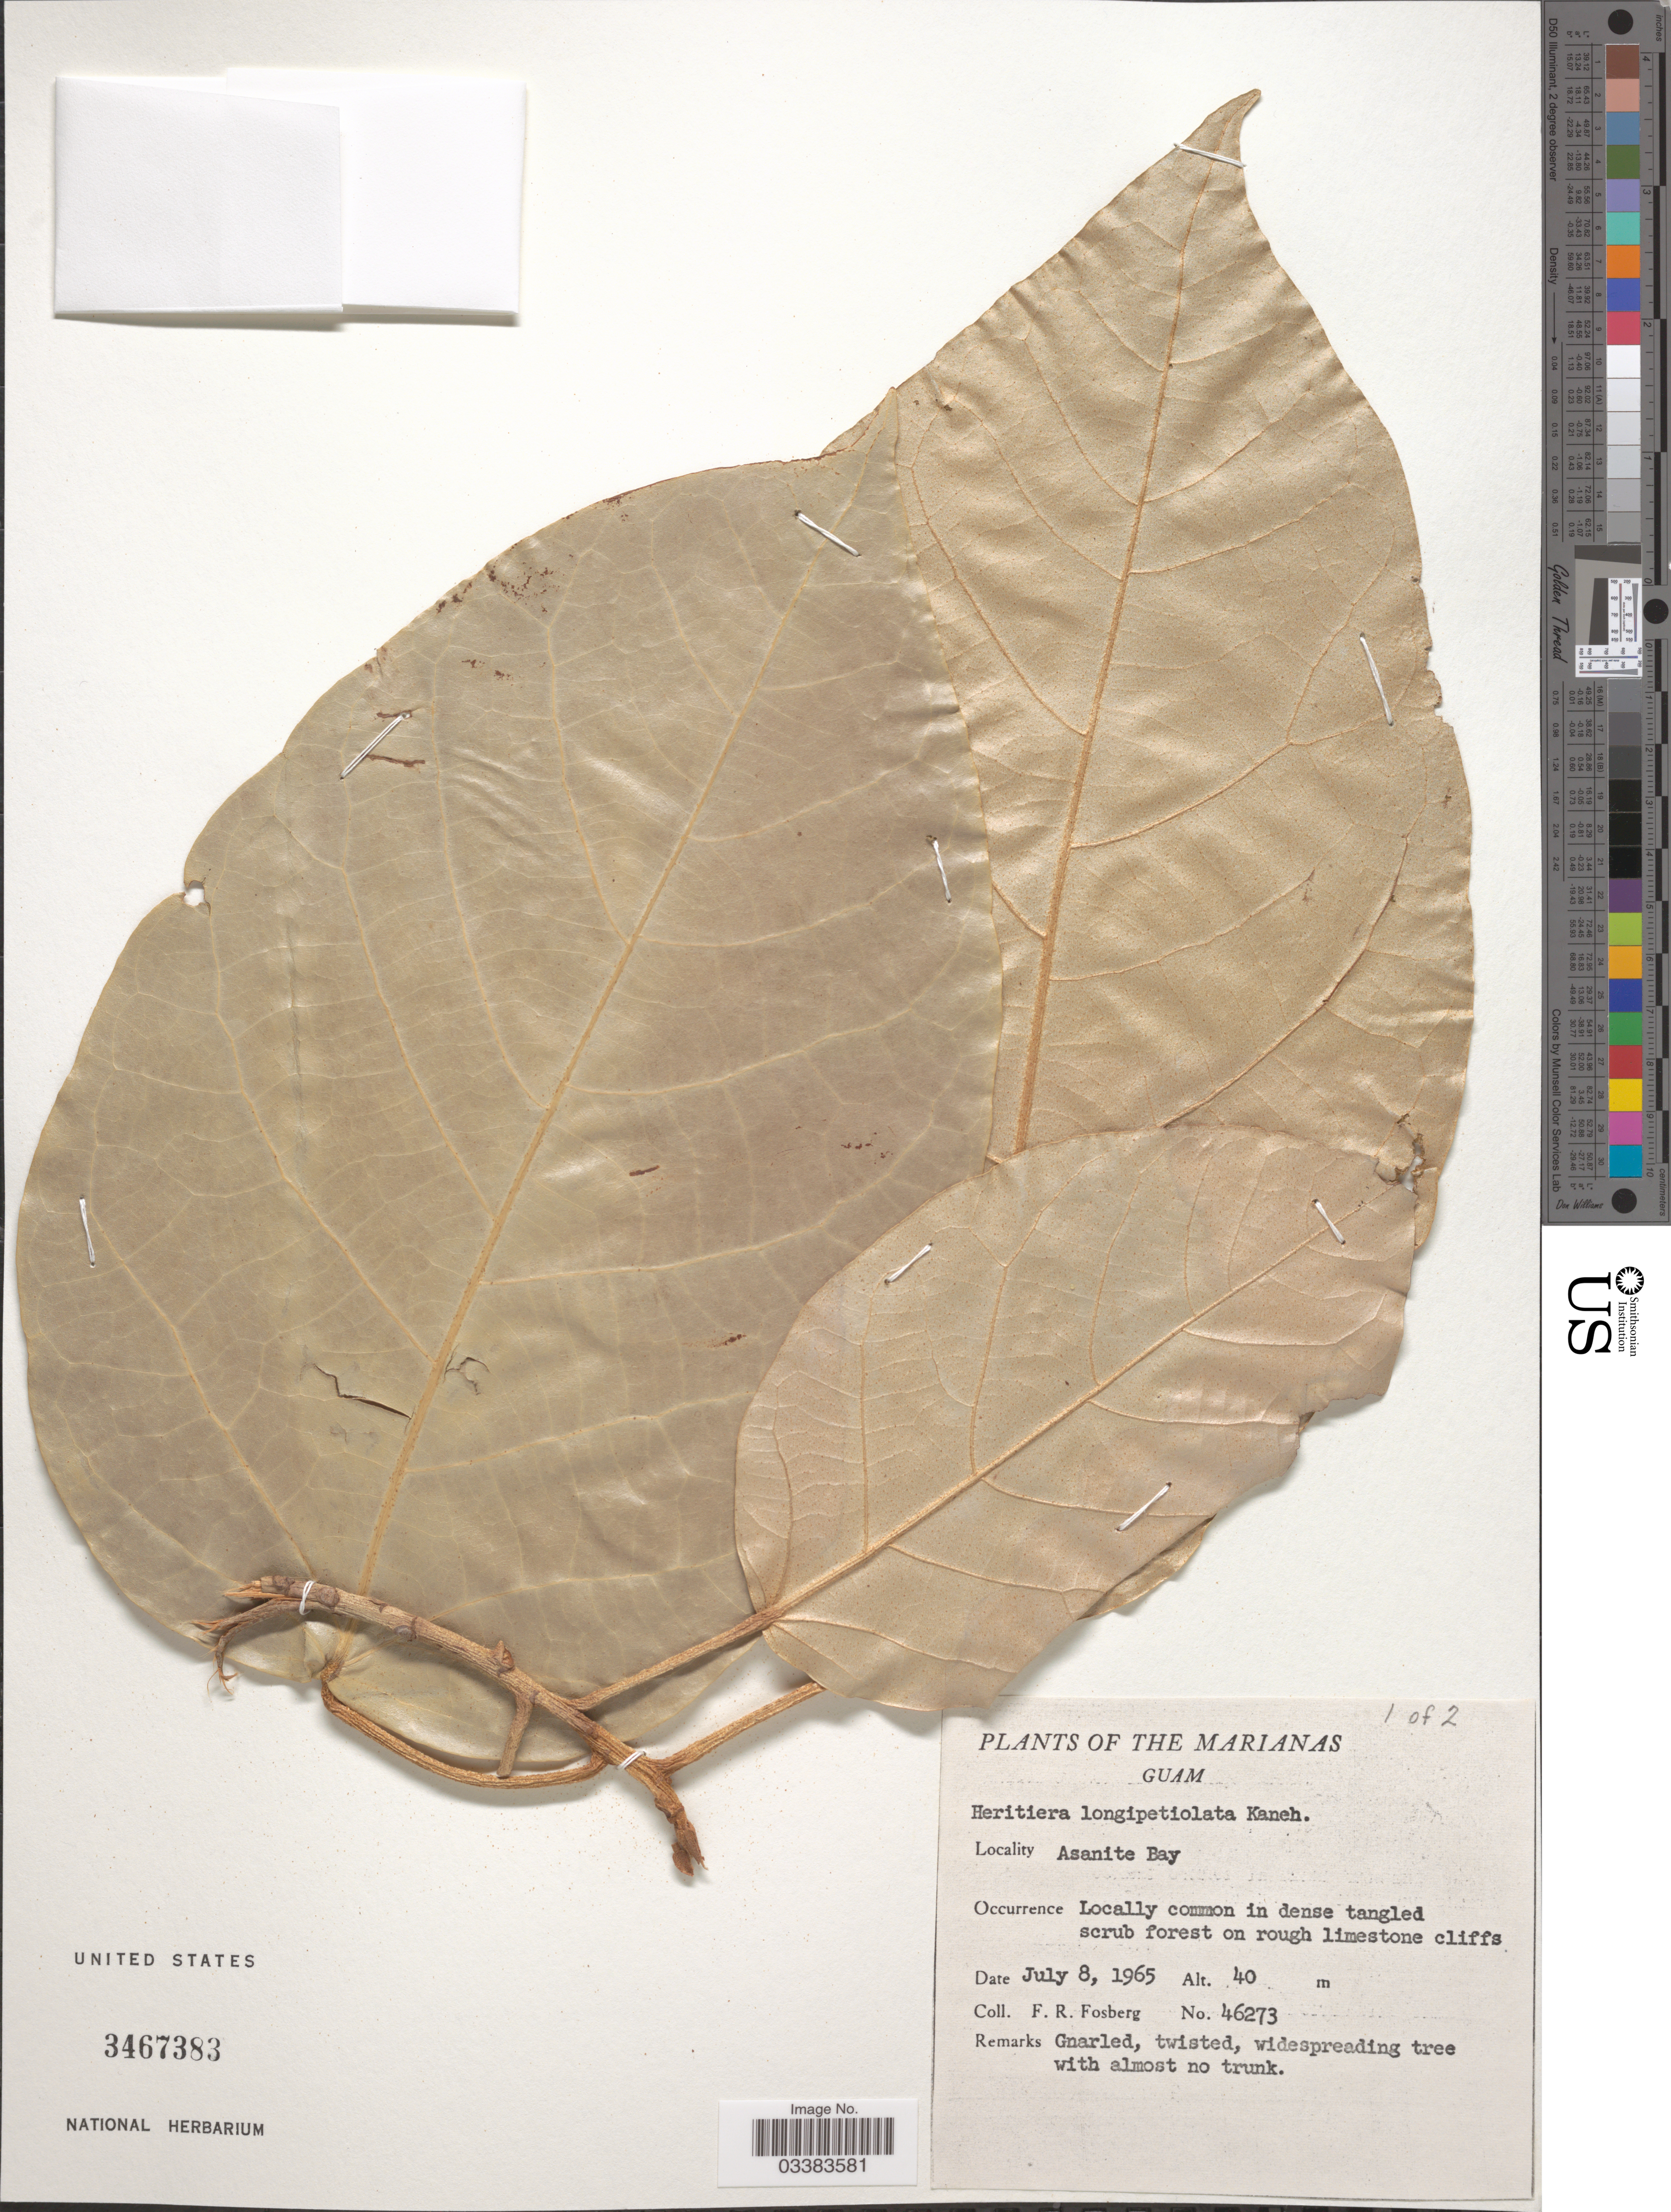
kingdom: Plantae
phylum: Tracheophyta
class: Magnoliopsida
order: Malvales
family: Malvaceae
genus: Heritiera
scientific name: Heritiera longipetiolata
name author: Kaneh.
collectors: F. R. Fosberg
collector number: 46273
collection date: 1965-07-08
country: Guam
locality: The Marianas. Asanite Bay.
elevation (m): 40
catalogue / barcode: US 3467383